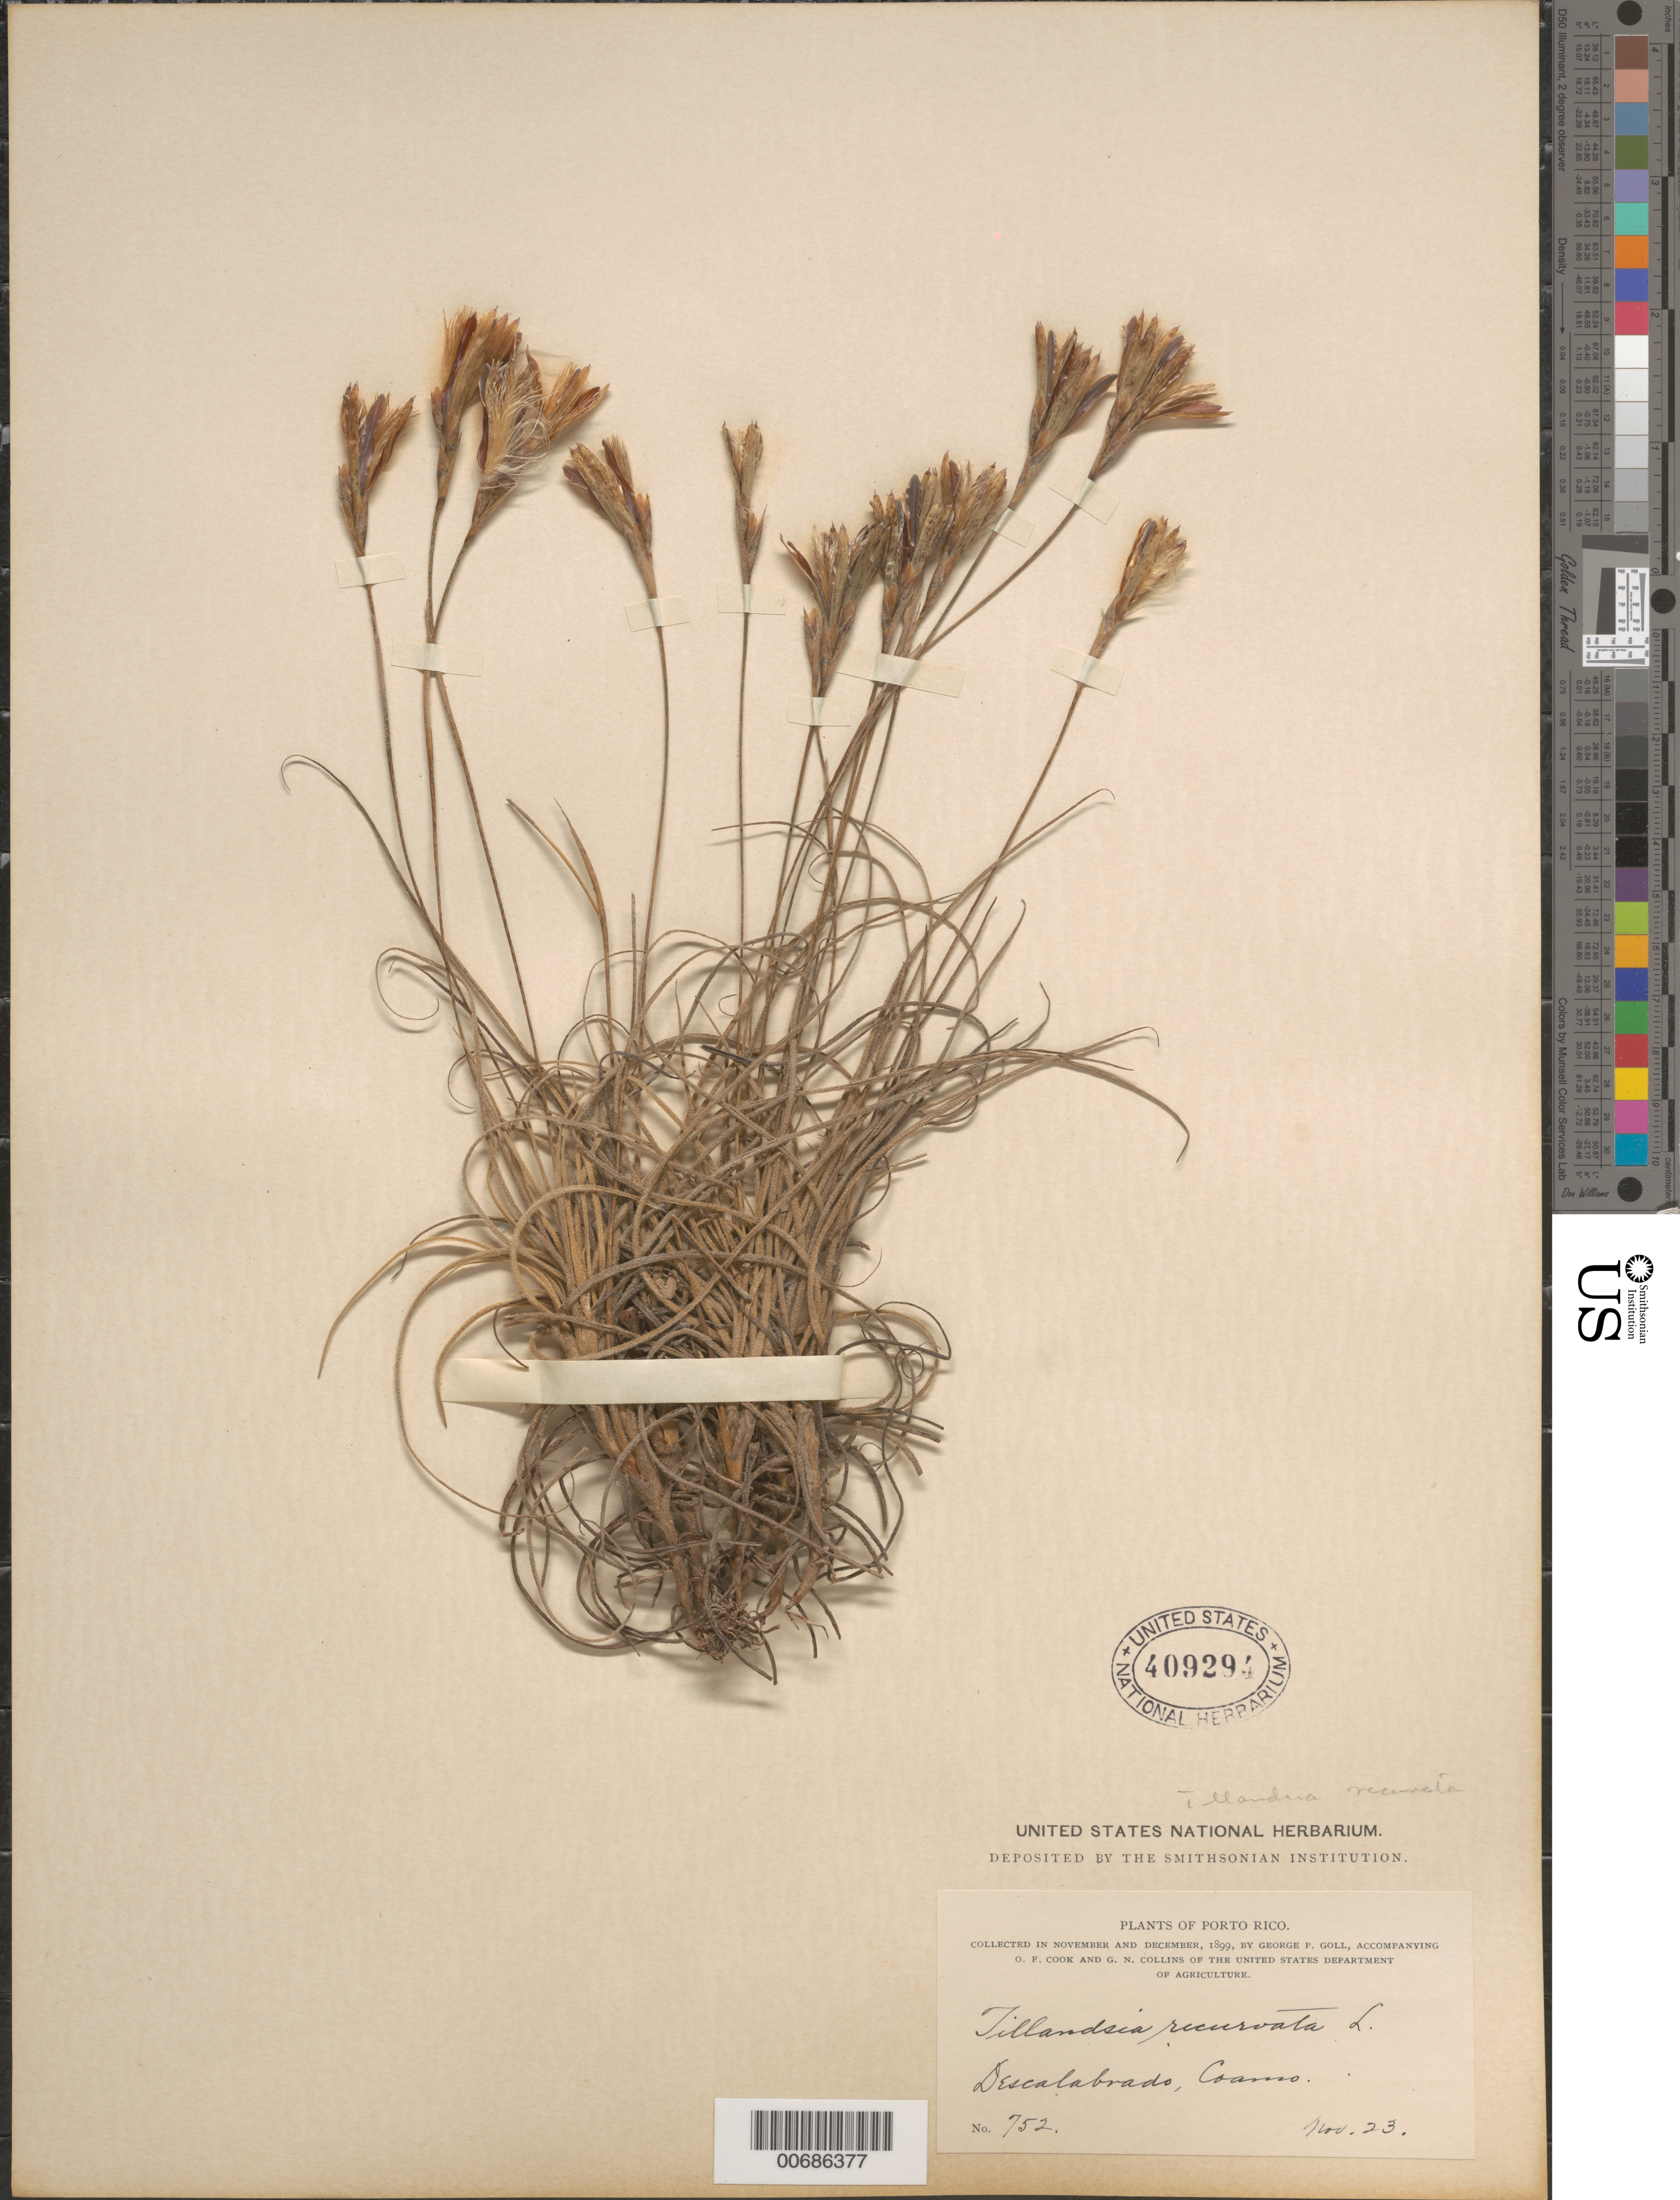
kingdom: Plantae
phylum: Tracheophyta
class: Liliopsida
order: Poales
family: Bromeliaceae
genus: Tillandsia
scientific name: Tillandsia recurvata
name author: L.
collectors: G. Goll, O. F. Cook & G. Collins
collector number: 752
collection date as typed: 23 Nov 1899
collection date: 1899-11-23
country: Puerto Rico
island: Greater Antilles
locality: Descalabrado, Coamo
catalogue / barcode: US 409294